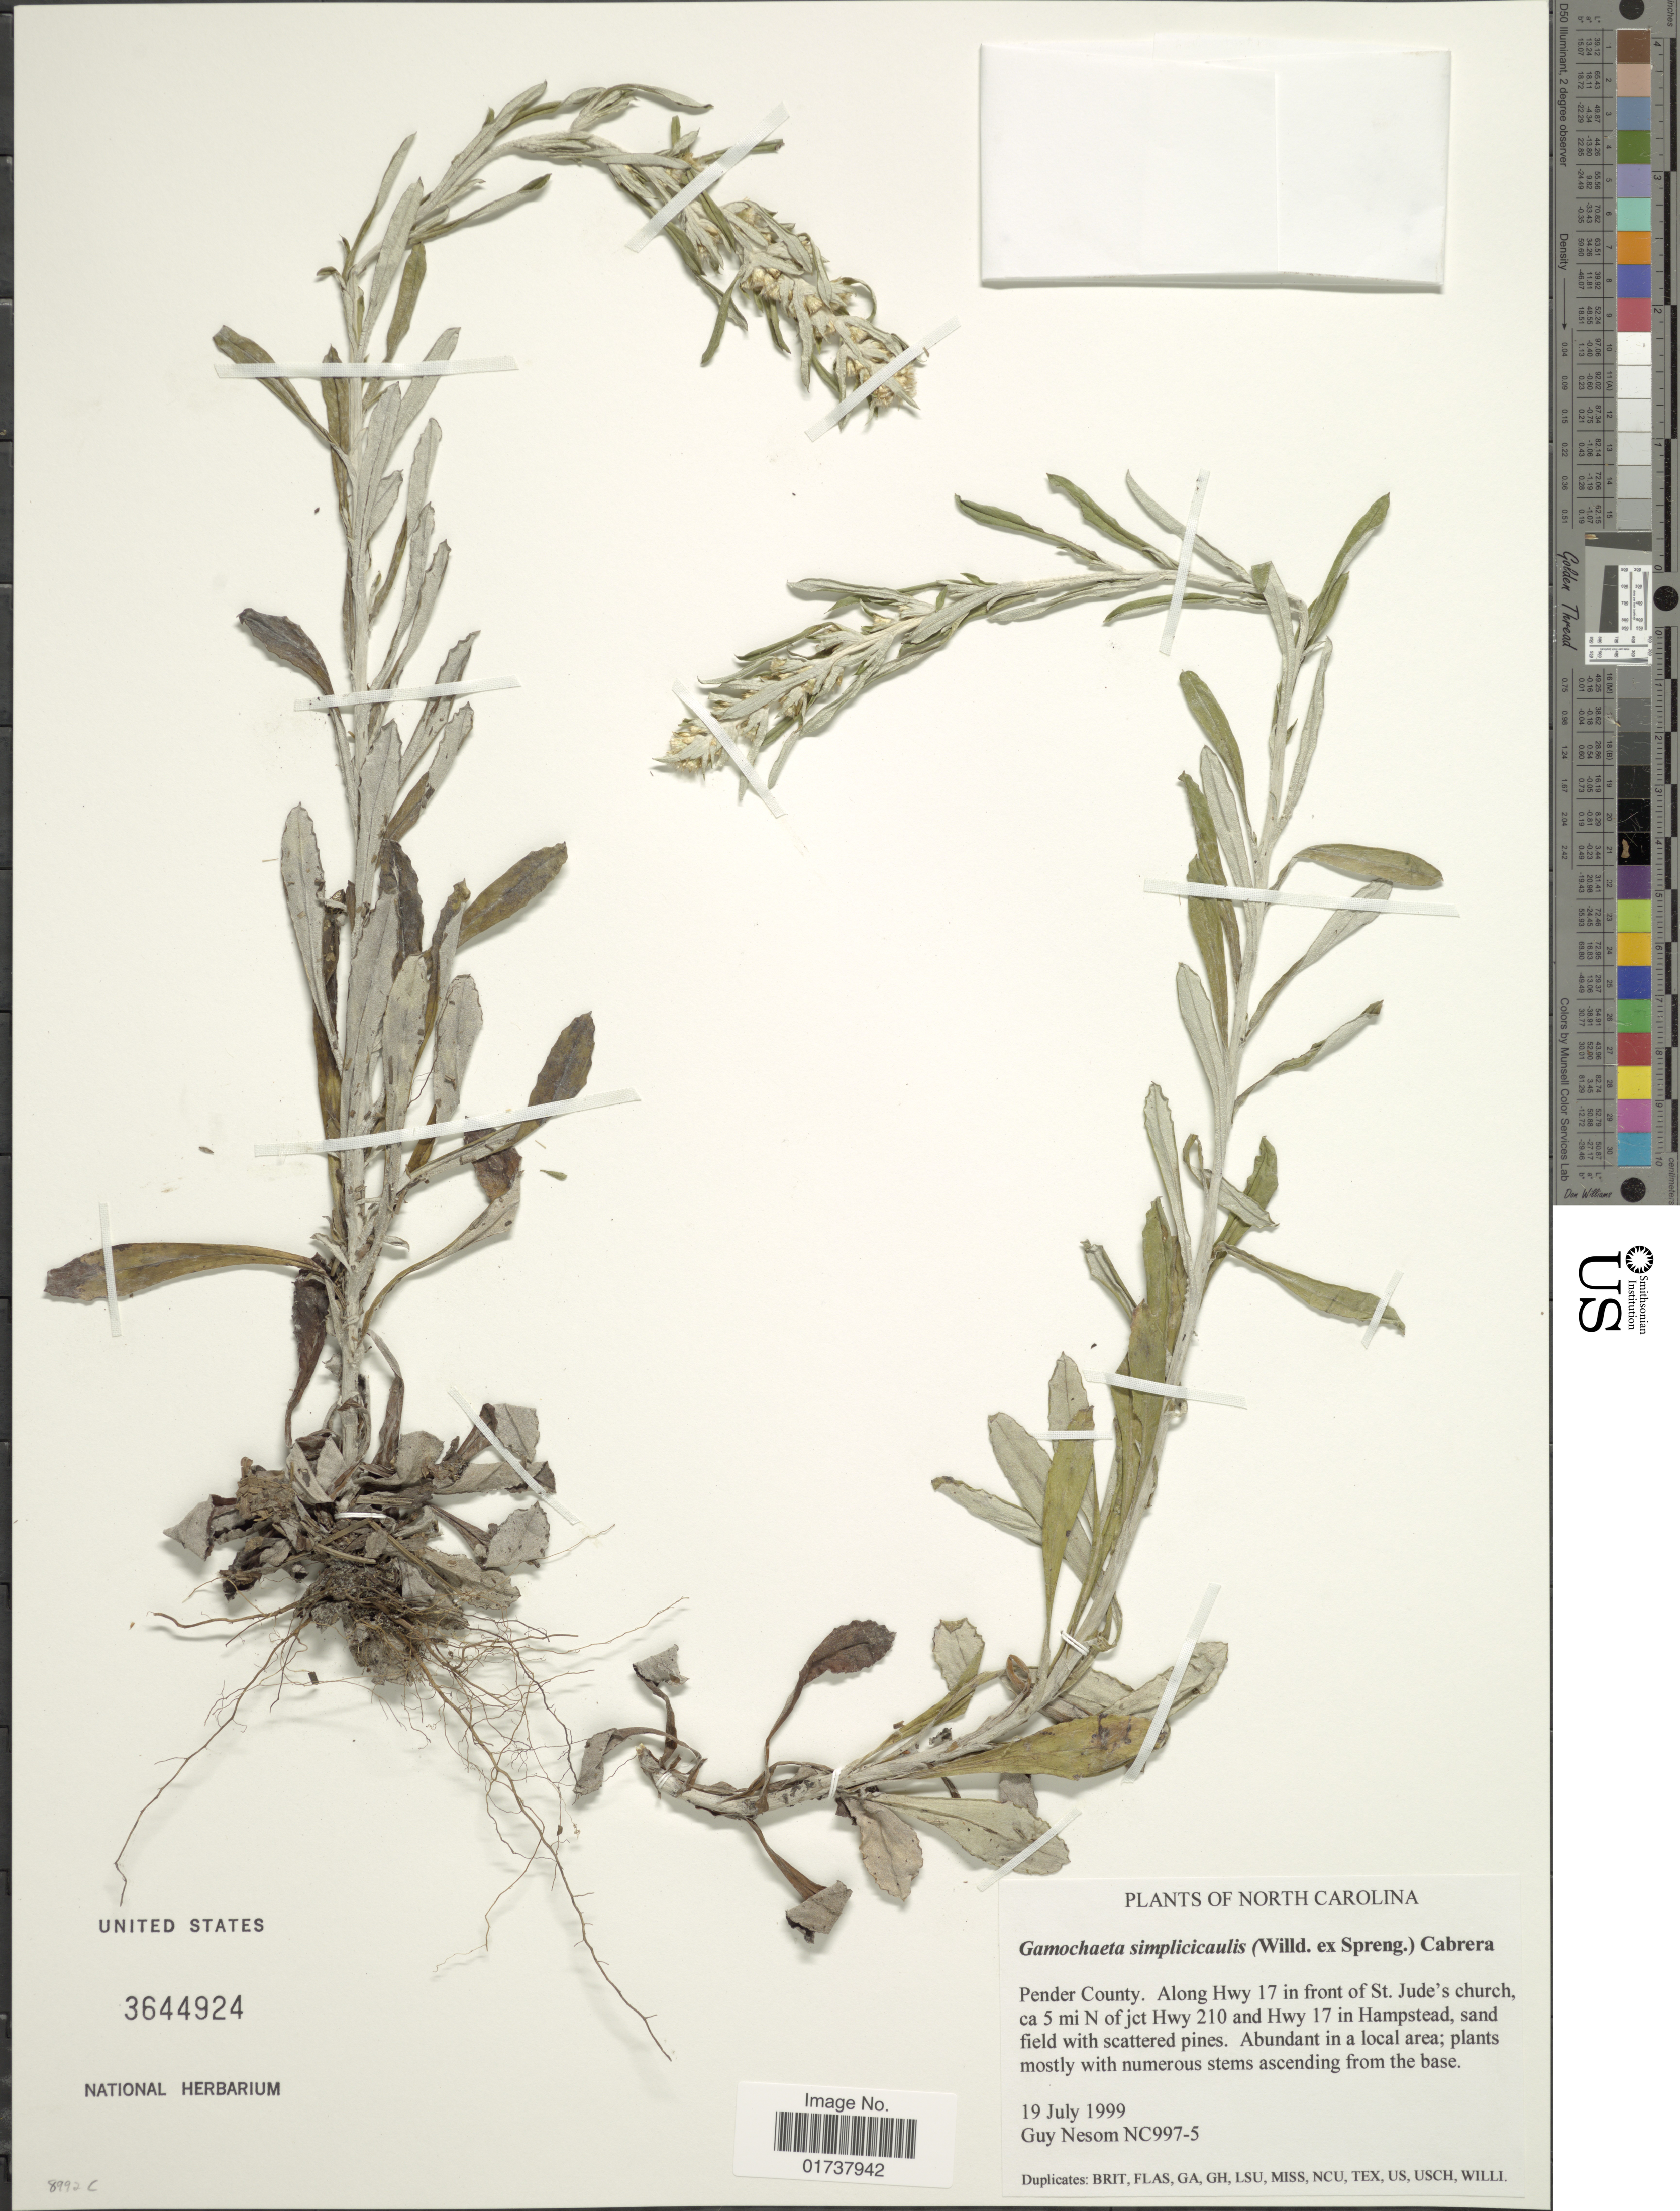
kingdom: Plantae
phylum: Tracheophyta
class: Magnoliopsida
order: Asterales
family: Asteraceae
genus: Gamochaeta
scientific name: Gamochaeta simplicicaulis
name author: (Willd. ex Spreng.) Cabrera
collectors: G. Nesom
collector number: NC997-5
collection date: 1999-07-19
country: United States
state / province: North Carolina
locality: Pender County: Along Hwy 17 in front of St. Jude's church, ca. 5 mi N of jct Hwy 210 and Hwy 17 in Hampstead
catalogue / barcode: US 3644924